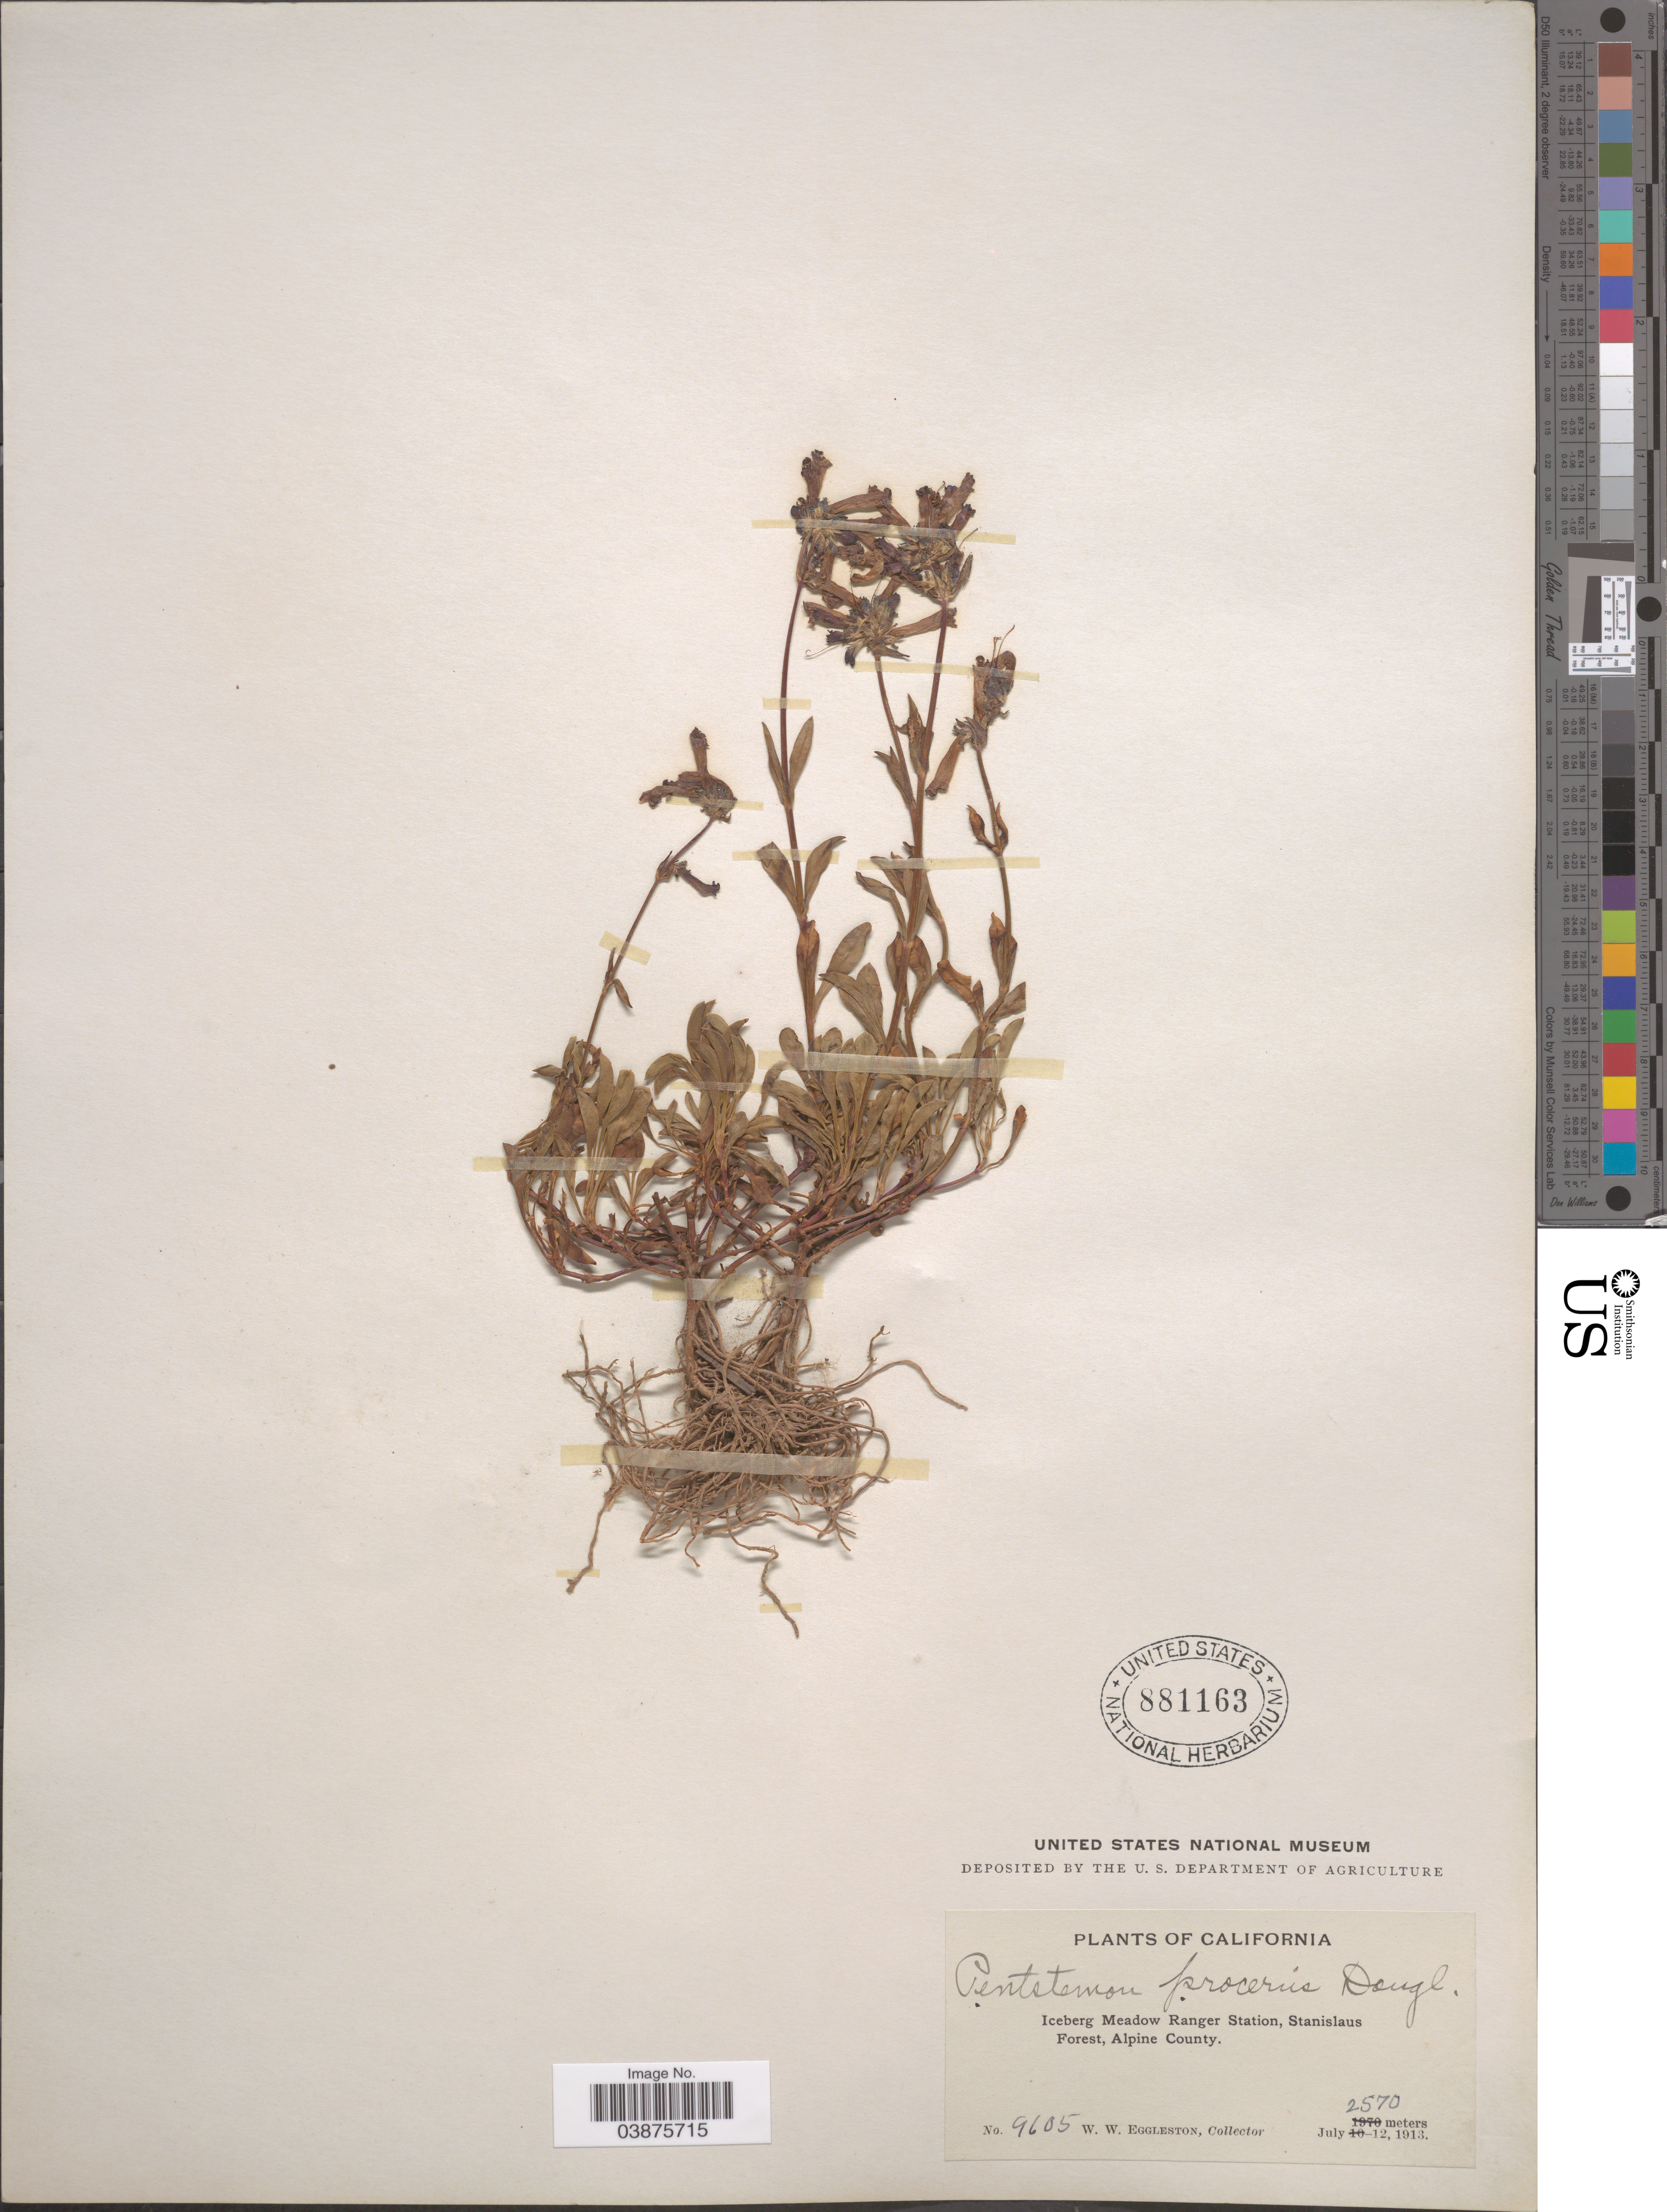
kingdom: Plantae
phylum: Tracheophyta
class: Magnoliopsida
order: Lamiales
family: Plantaginaceae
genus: Penstemon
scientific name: Penstemon heterodoxus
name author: A. Gray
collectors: W. W. Eggleston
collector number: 9605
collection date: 1913-07-12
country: United States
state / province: California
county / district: Alpine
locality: Iceberg Meadow Ranger Station, Stanislaus Forest, Alpine County.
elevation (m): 2570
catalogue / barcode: US 881163